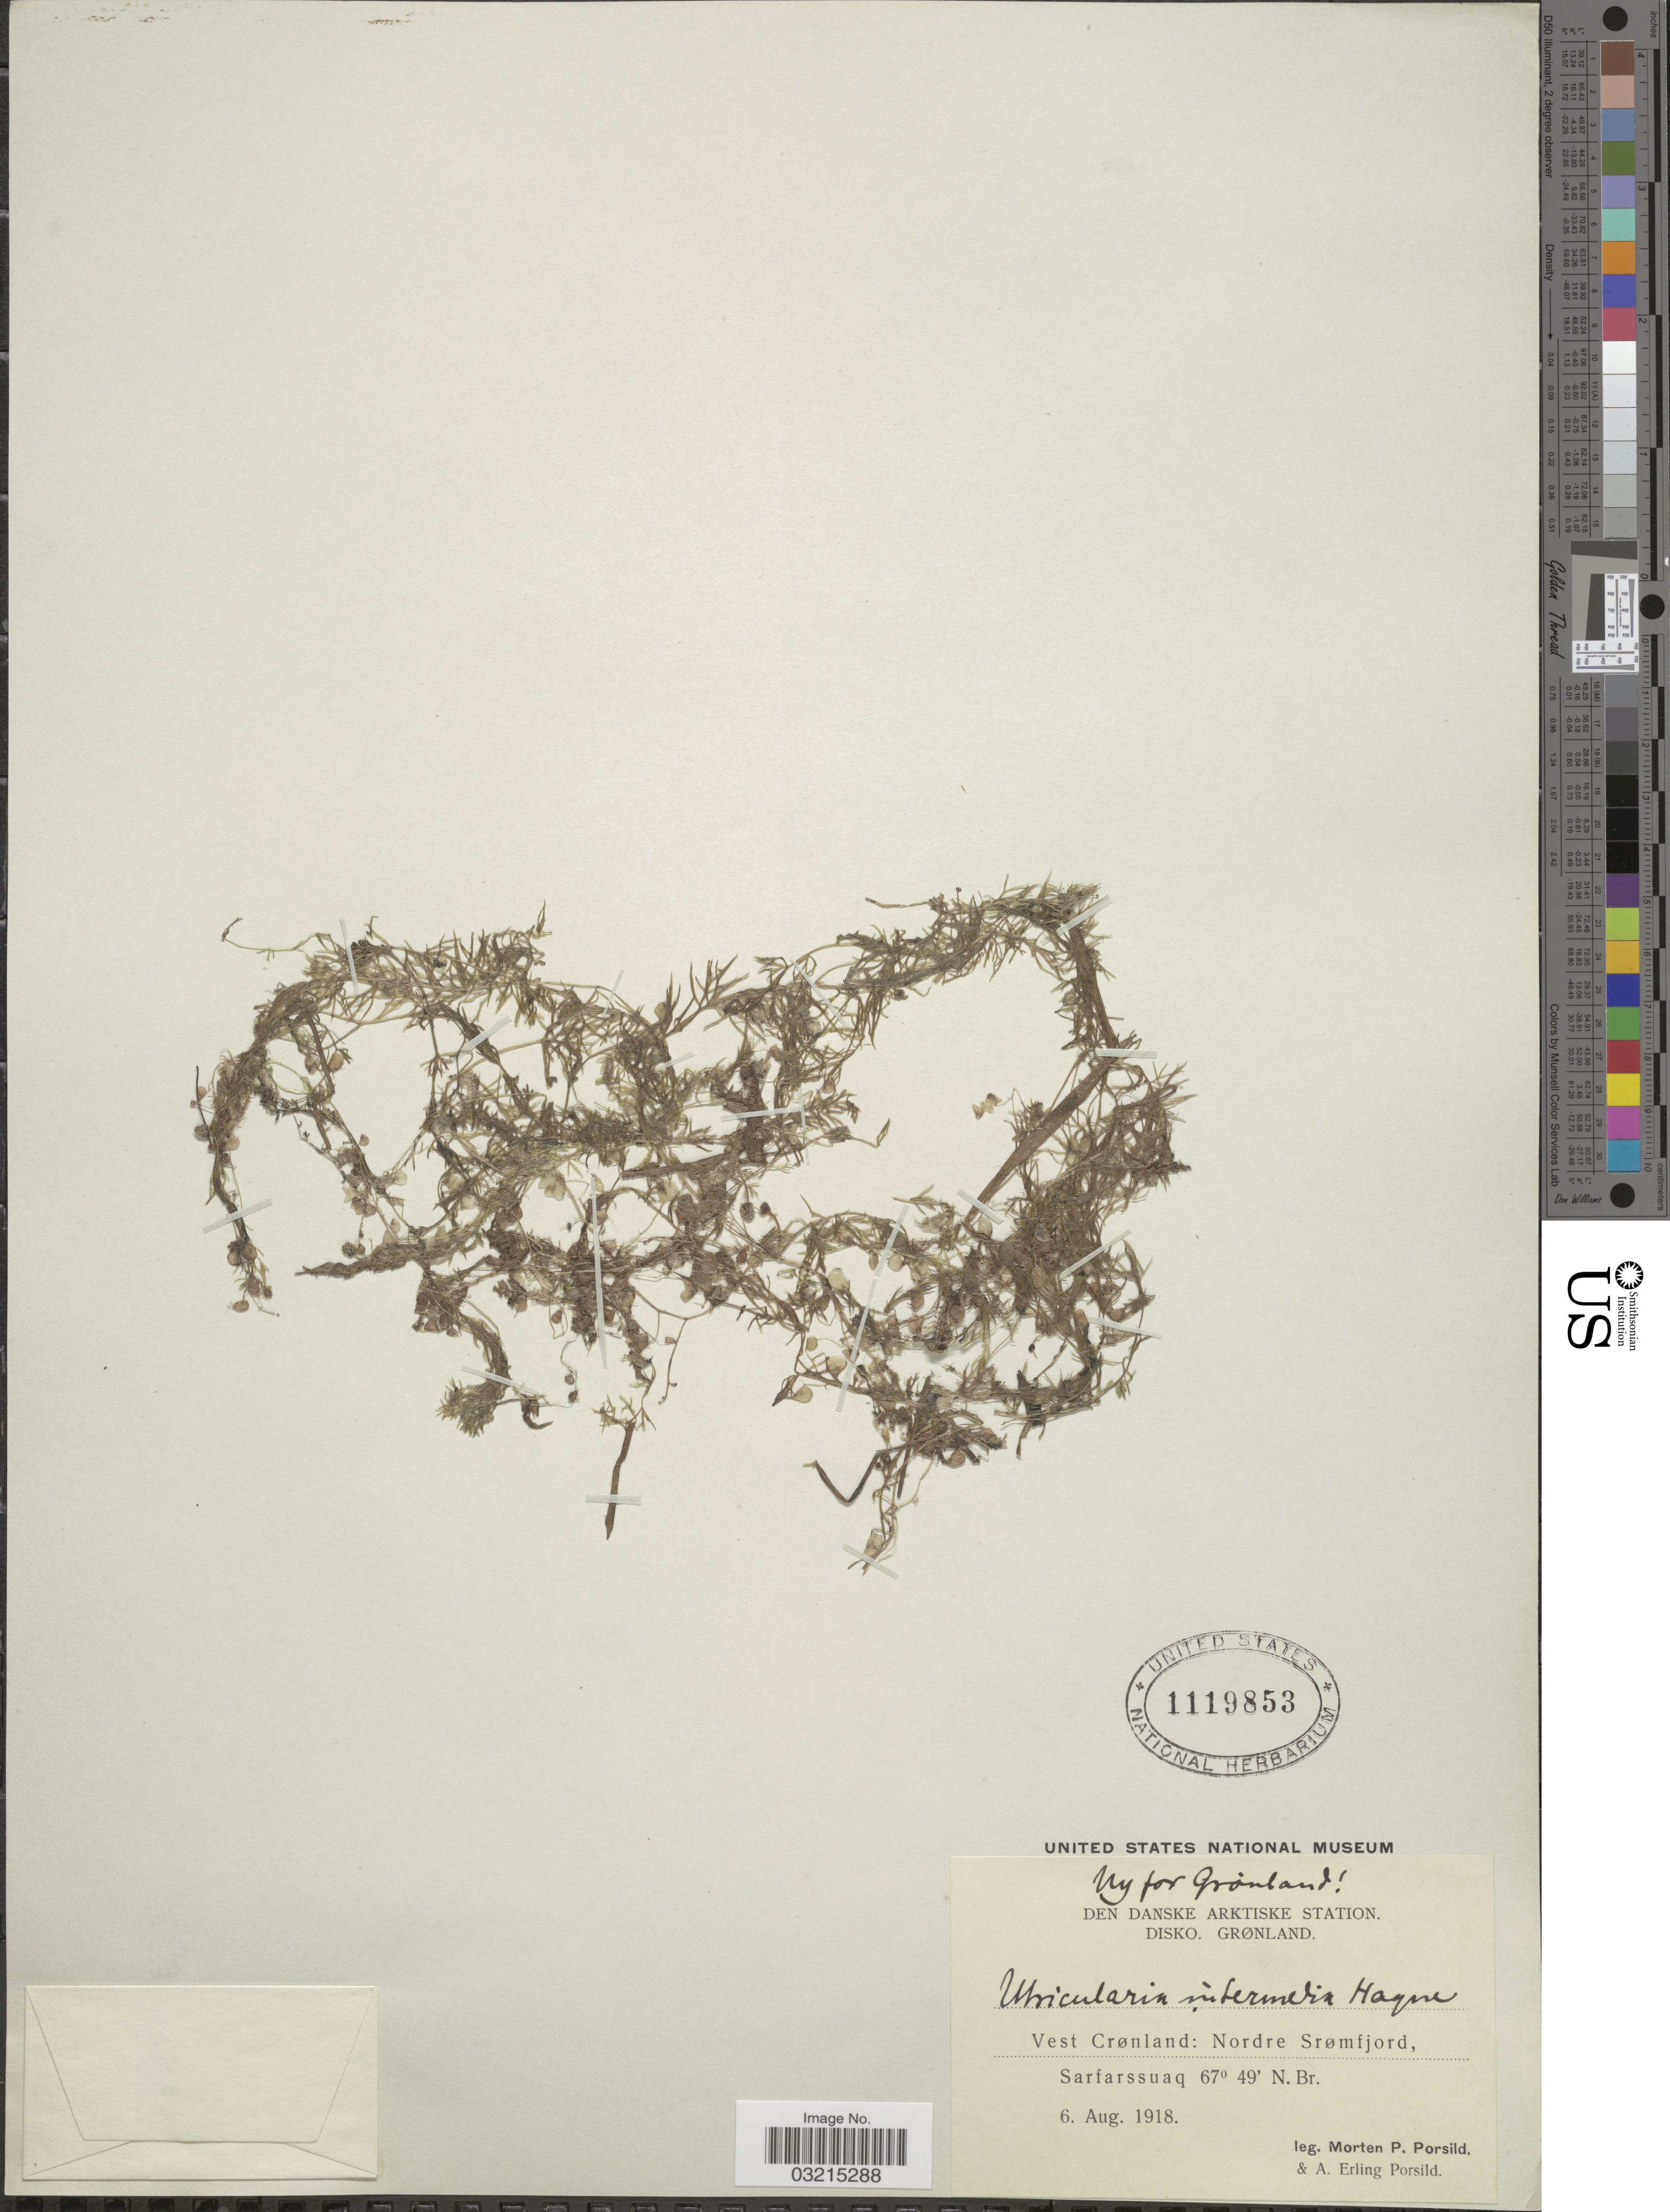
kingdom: Plantae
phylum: Tracheophyta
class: Magnoliopsida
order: Lamiales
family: Lentibulariaceae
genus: Utricularia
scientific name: Utricularia intermedia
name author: Hayne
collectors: M. P. Porsild & A. E. Porsild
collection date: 1918-08-06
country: Greenland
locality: Den Danske Arktiske Station. Disko, Grønland. Vest Crønland: Norte Srømfjord, Sarfarssuaq.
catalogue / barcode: US 1119853